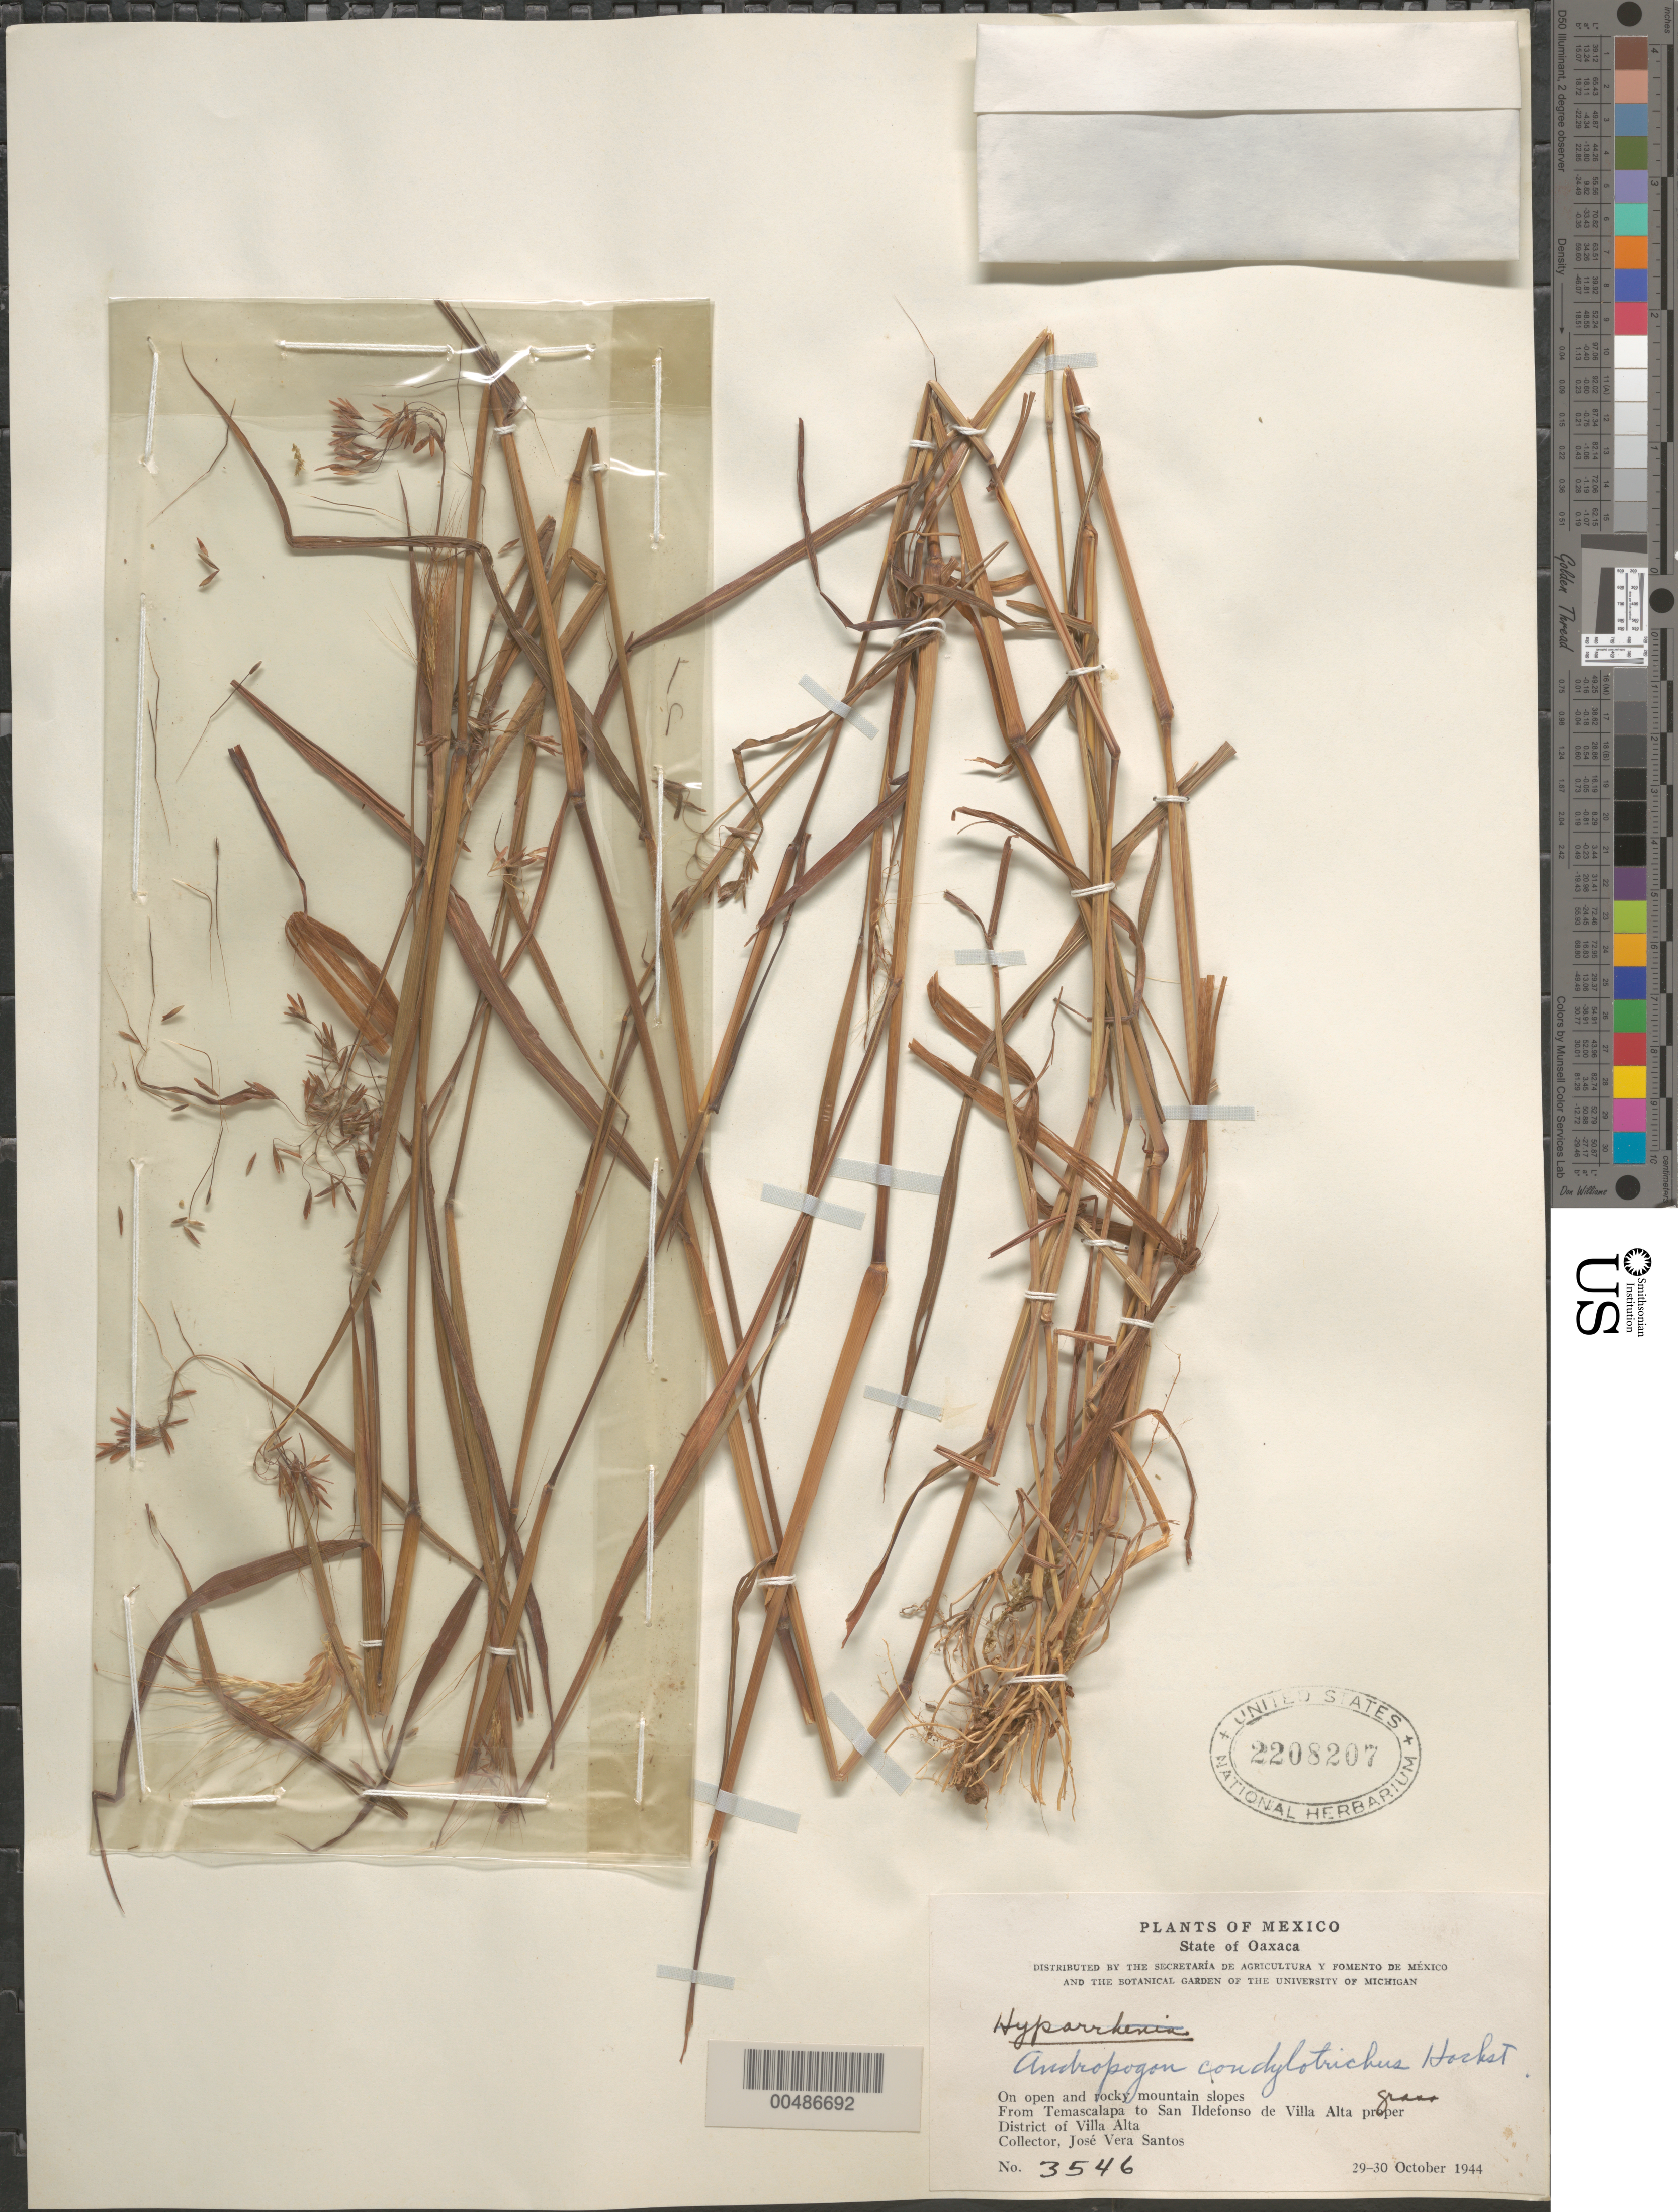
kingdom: Plantae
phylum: Tracheophyta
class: Liliopsida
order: Poales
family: Poaceae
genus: Euclasta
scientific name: Euclasta condylotricha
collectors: J. V. Santos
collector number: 3546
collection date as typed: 29 Oct 1944 to 30 Oct 1944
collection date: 1944-10-29/1944-10-30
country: Mexico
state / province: Oaxaca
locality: from Temascalapa to San Ildefonso de Villa Alta proper, Dist of Villa Alta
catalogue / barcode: US 2208207